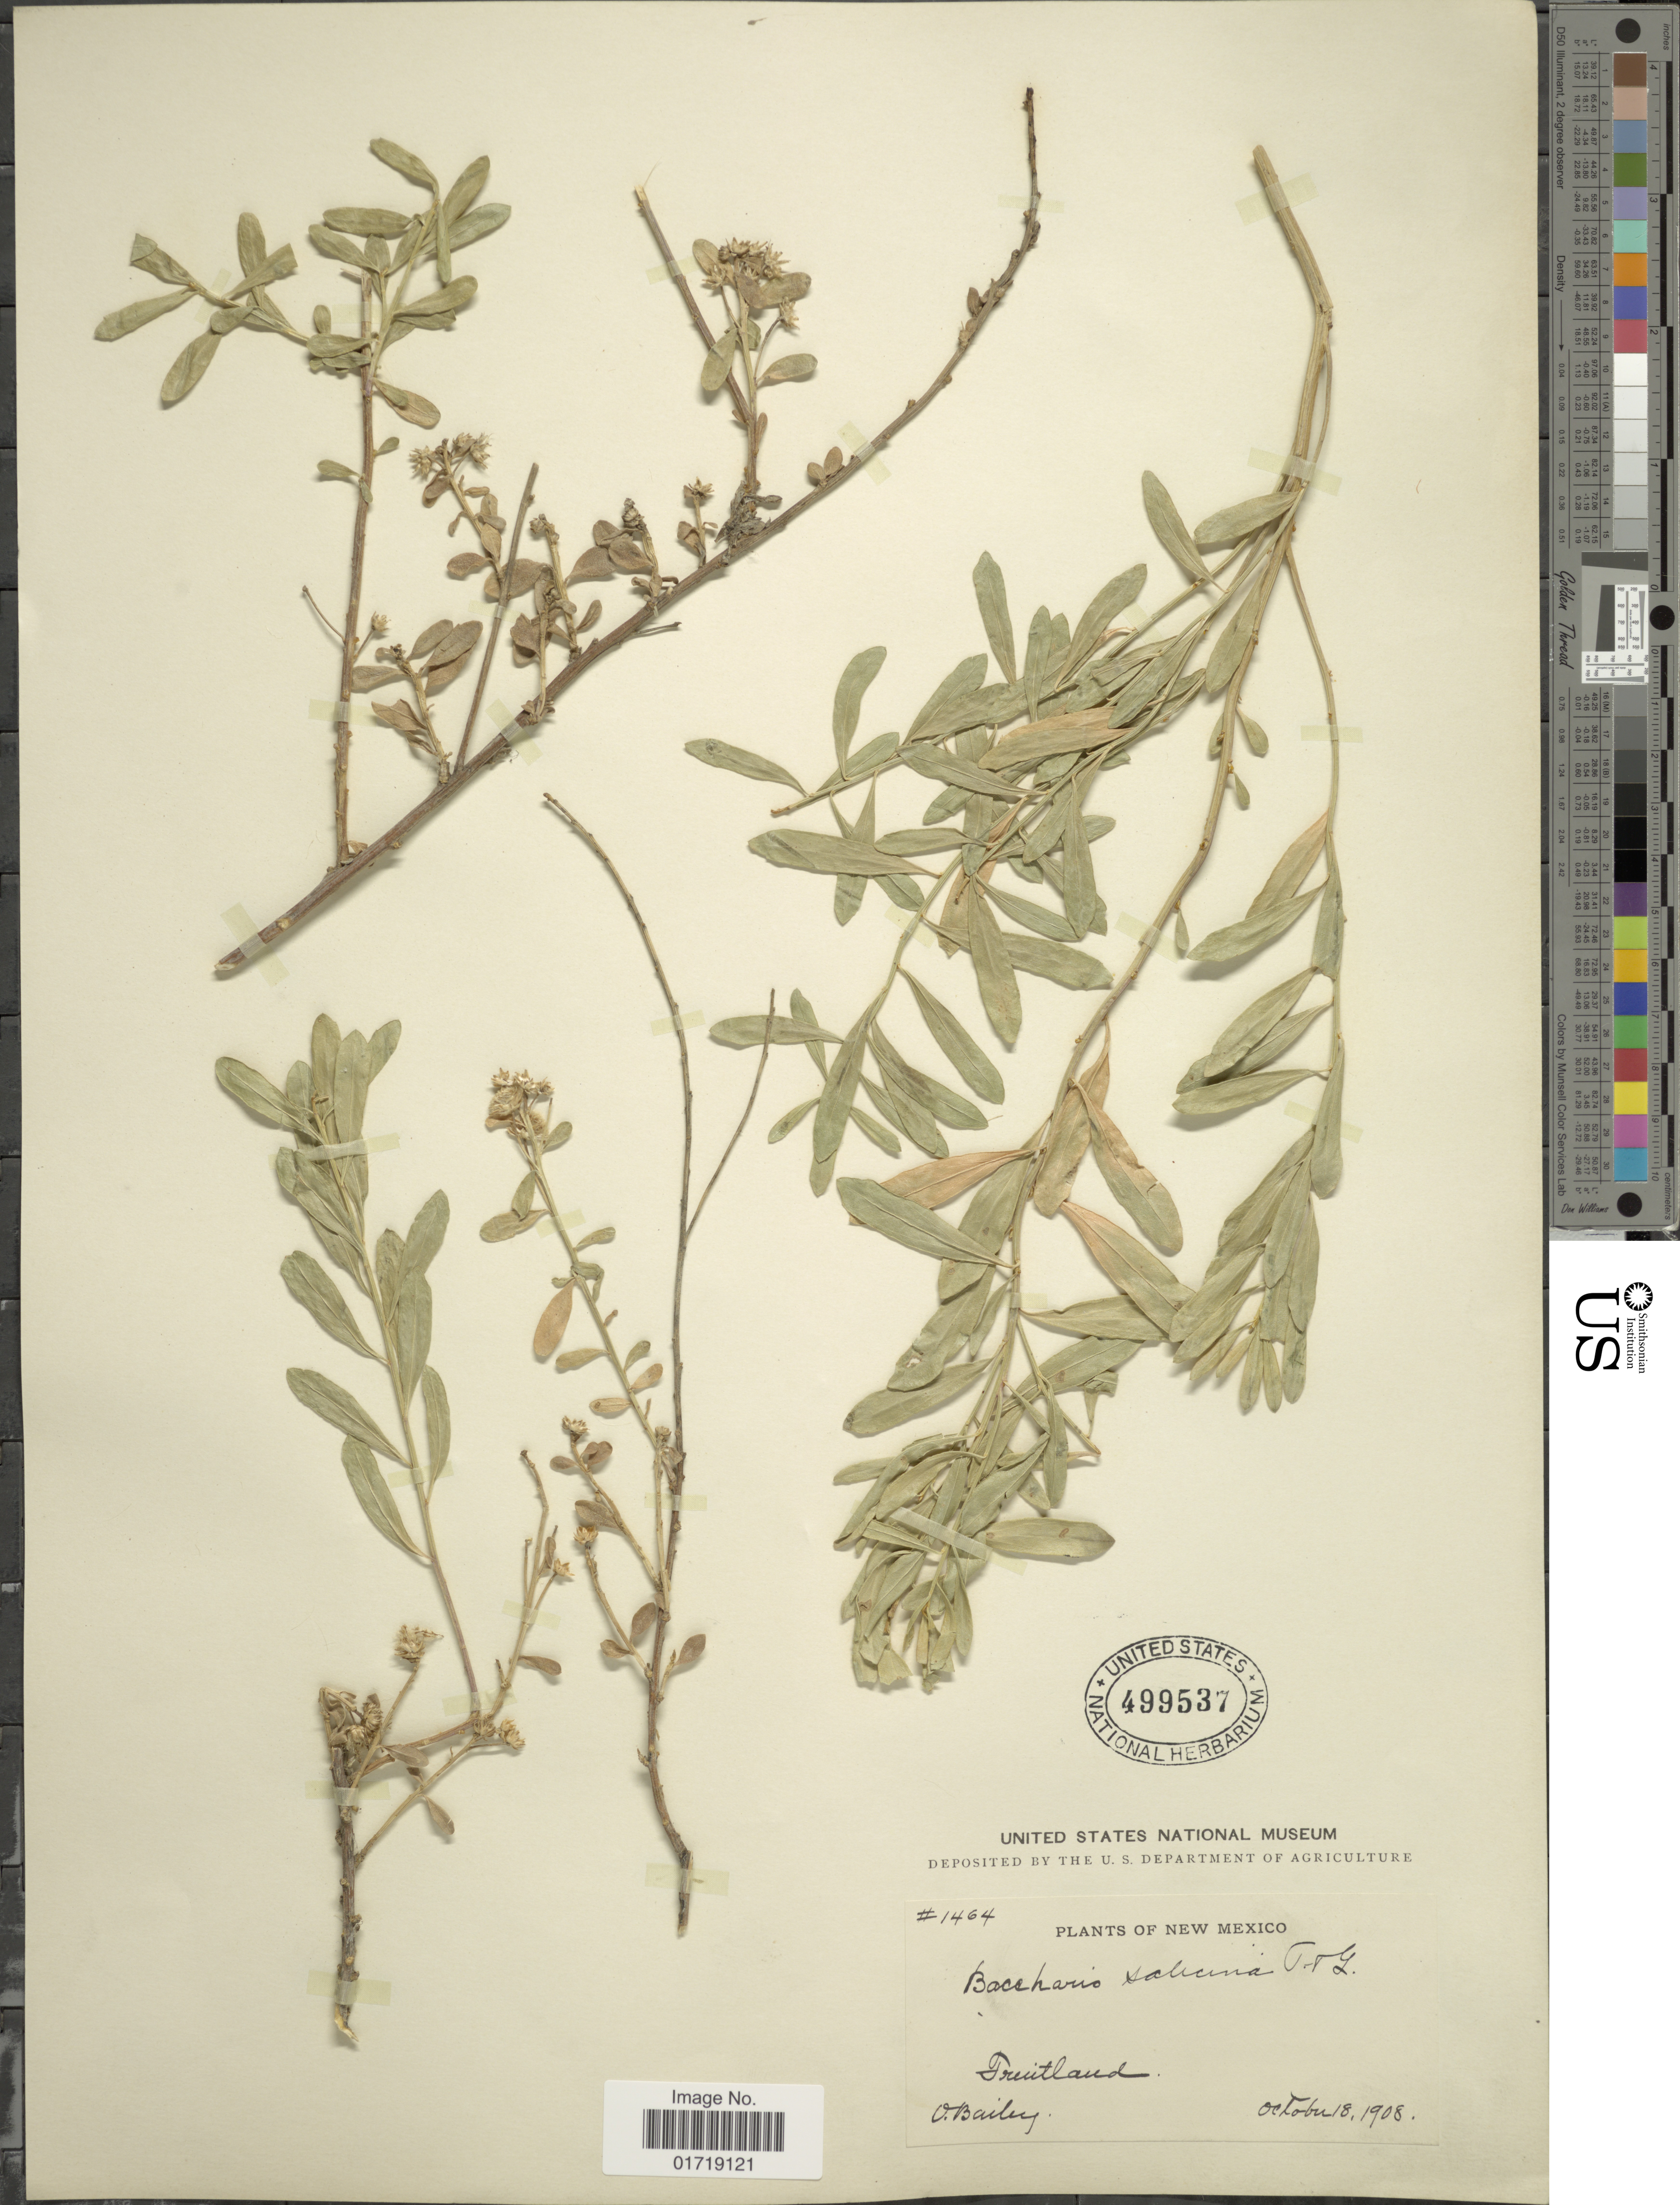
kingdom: Plantae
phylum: Tracheophyta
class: Magnoliopsida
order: Asterales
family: Asteraceae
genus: Baccharis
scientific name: Baccharis salicina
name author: Torr. & A. Gray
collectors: V. O. Bailey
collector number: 1464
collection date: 1908-10-18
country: United States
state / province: New Mexico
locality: Fruitland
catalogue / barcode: US 499537